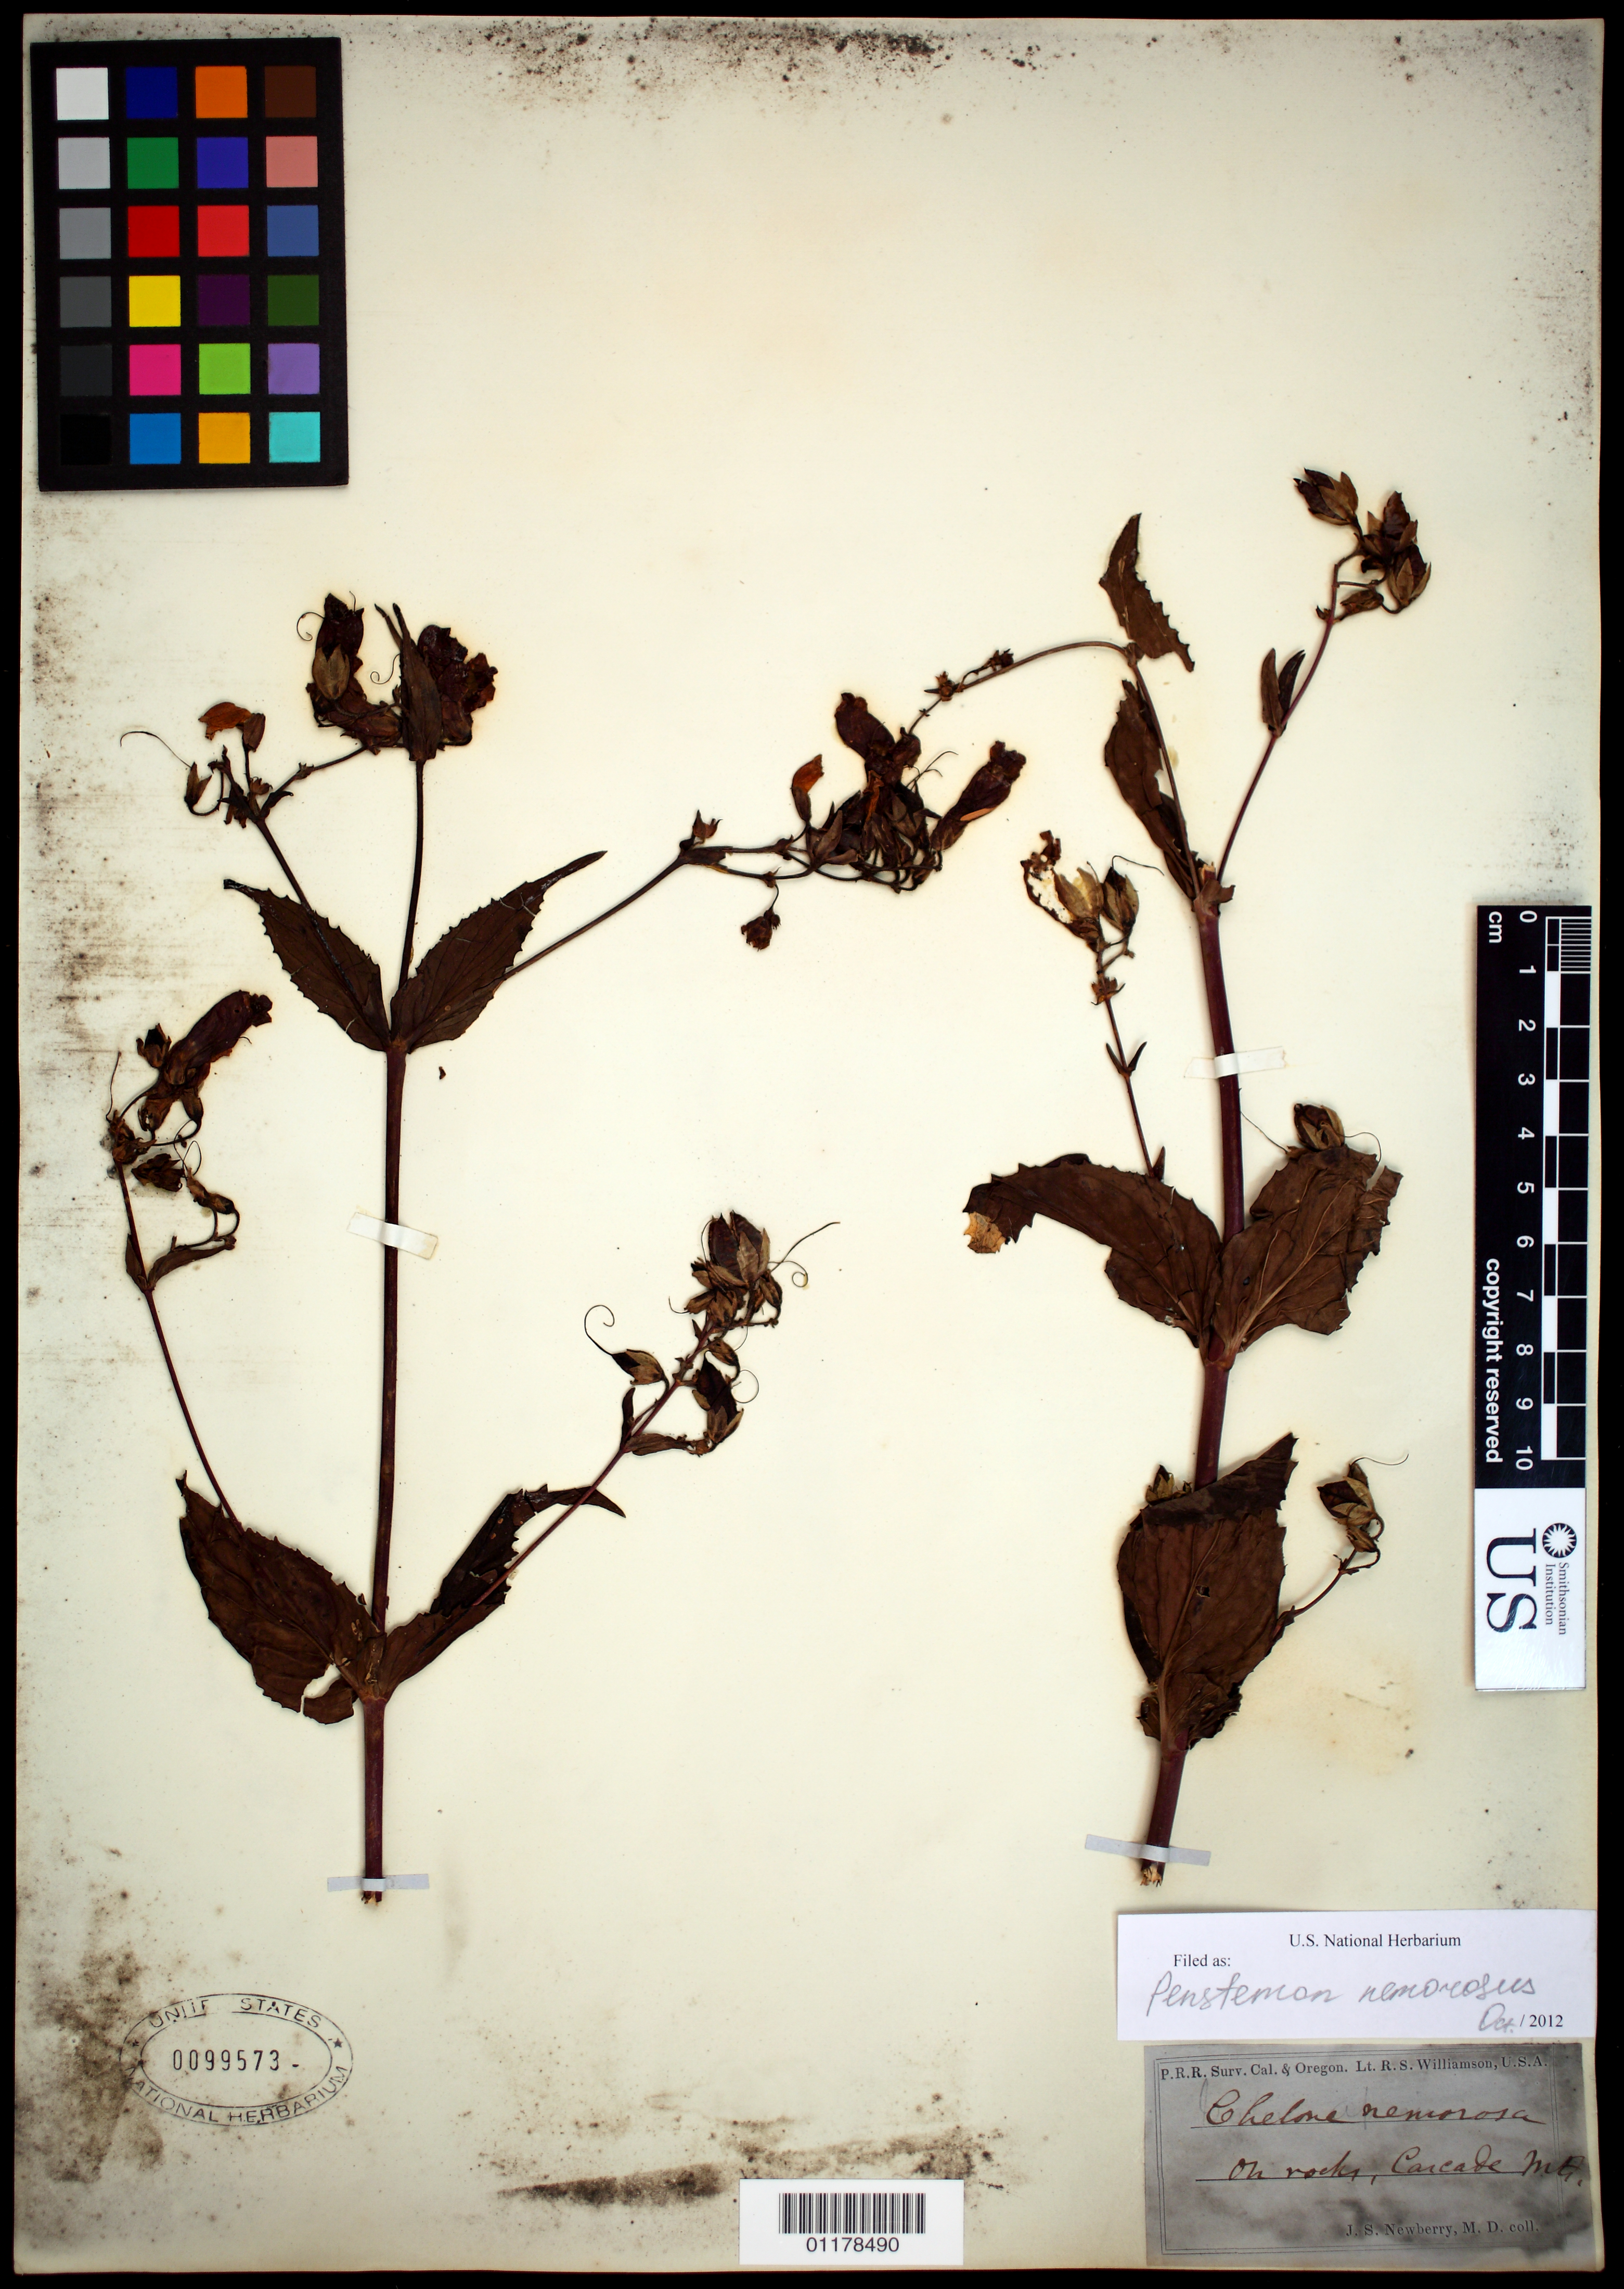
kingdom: Plantae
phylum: Tracheophyta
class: Magnoliopsida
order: Lamiales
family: Plantaginaceae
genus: Penstemon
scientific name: Penstemon nemorosus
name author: (Douglas ex Lindl.) Trautv.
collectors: J. S. Newberry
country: United States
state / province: California / Oregon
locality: On rocks, Cascade Mts.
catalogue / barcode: US 99573